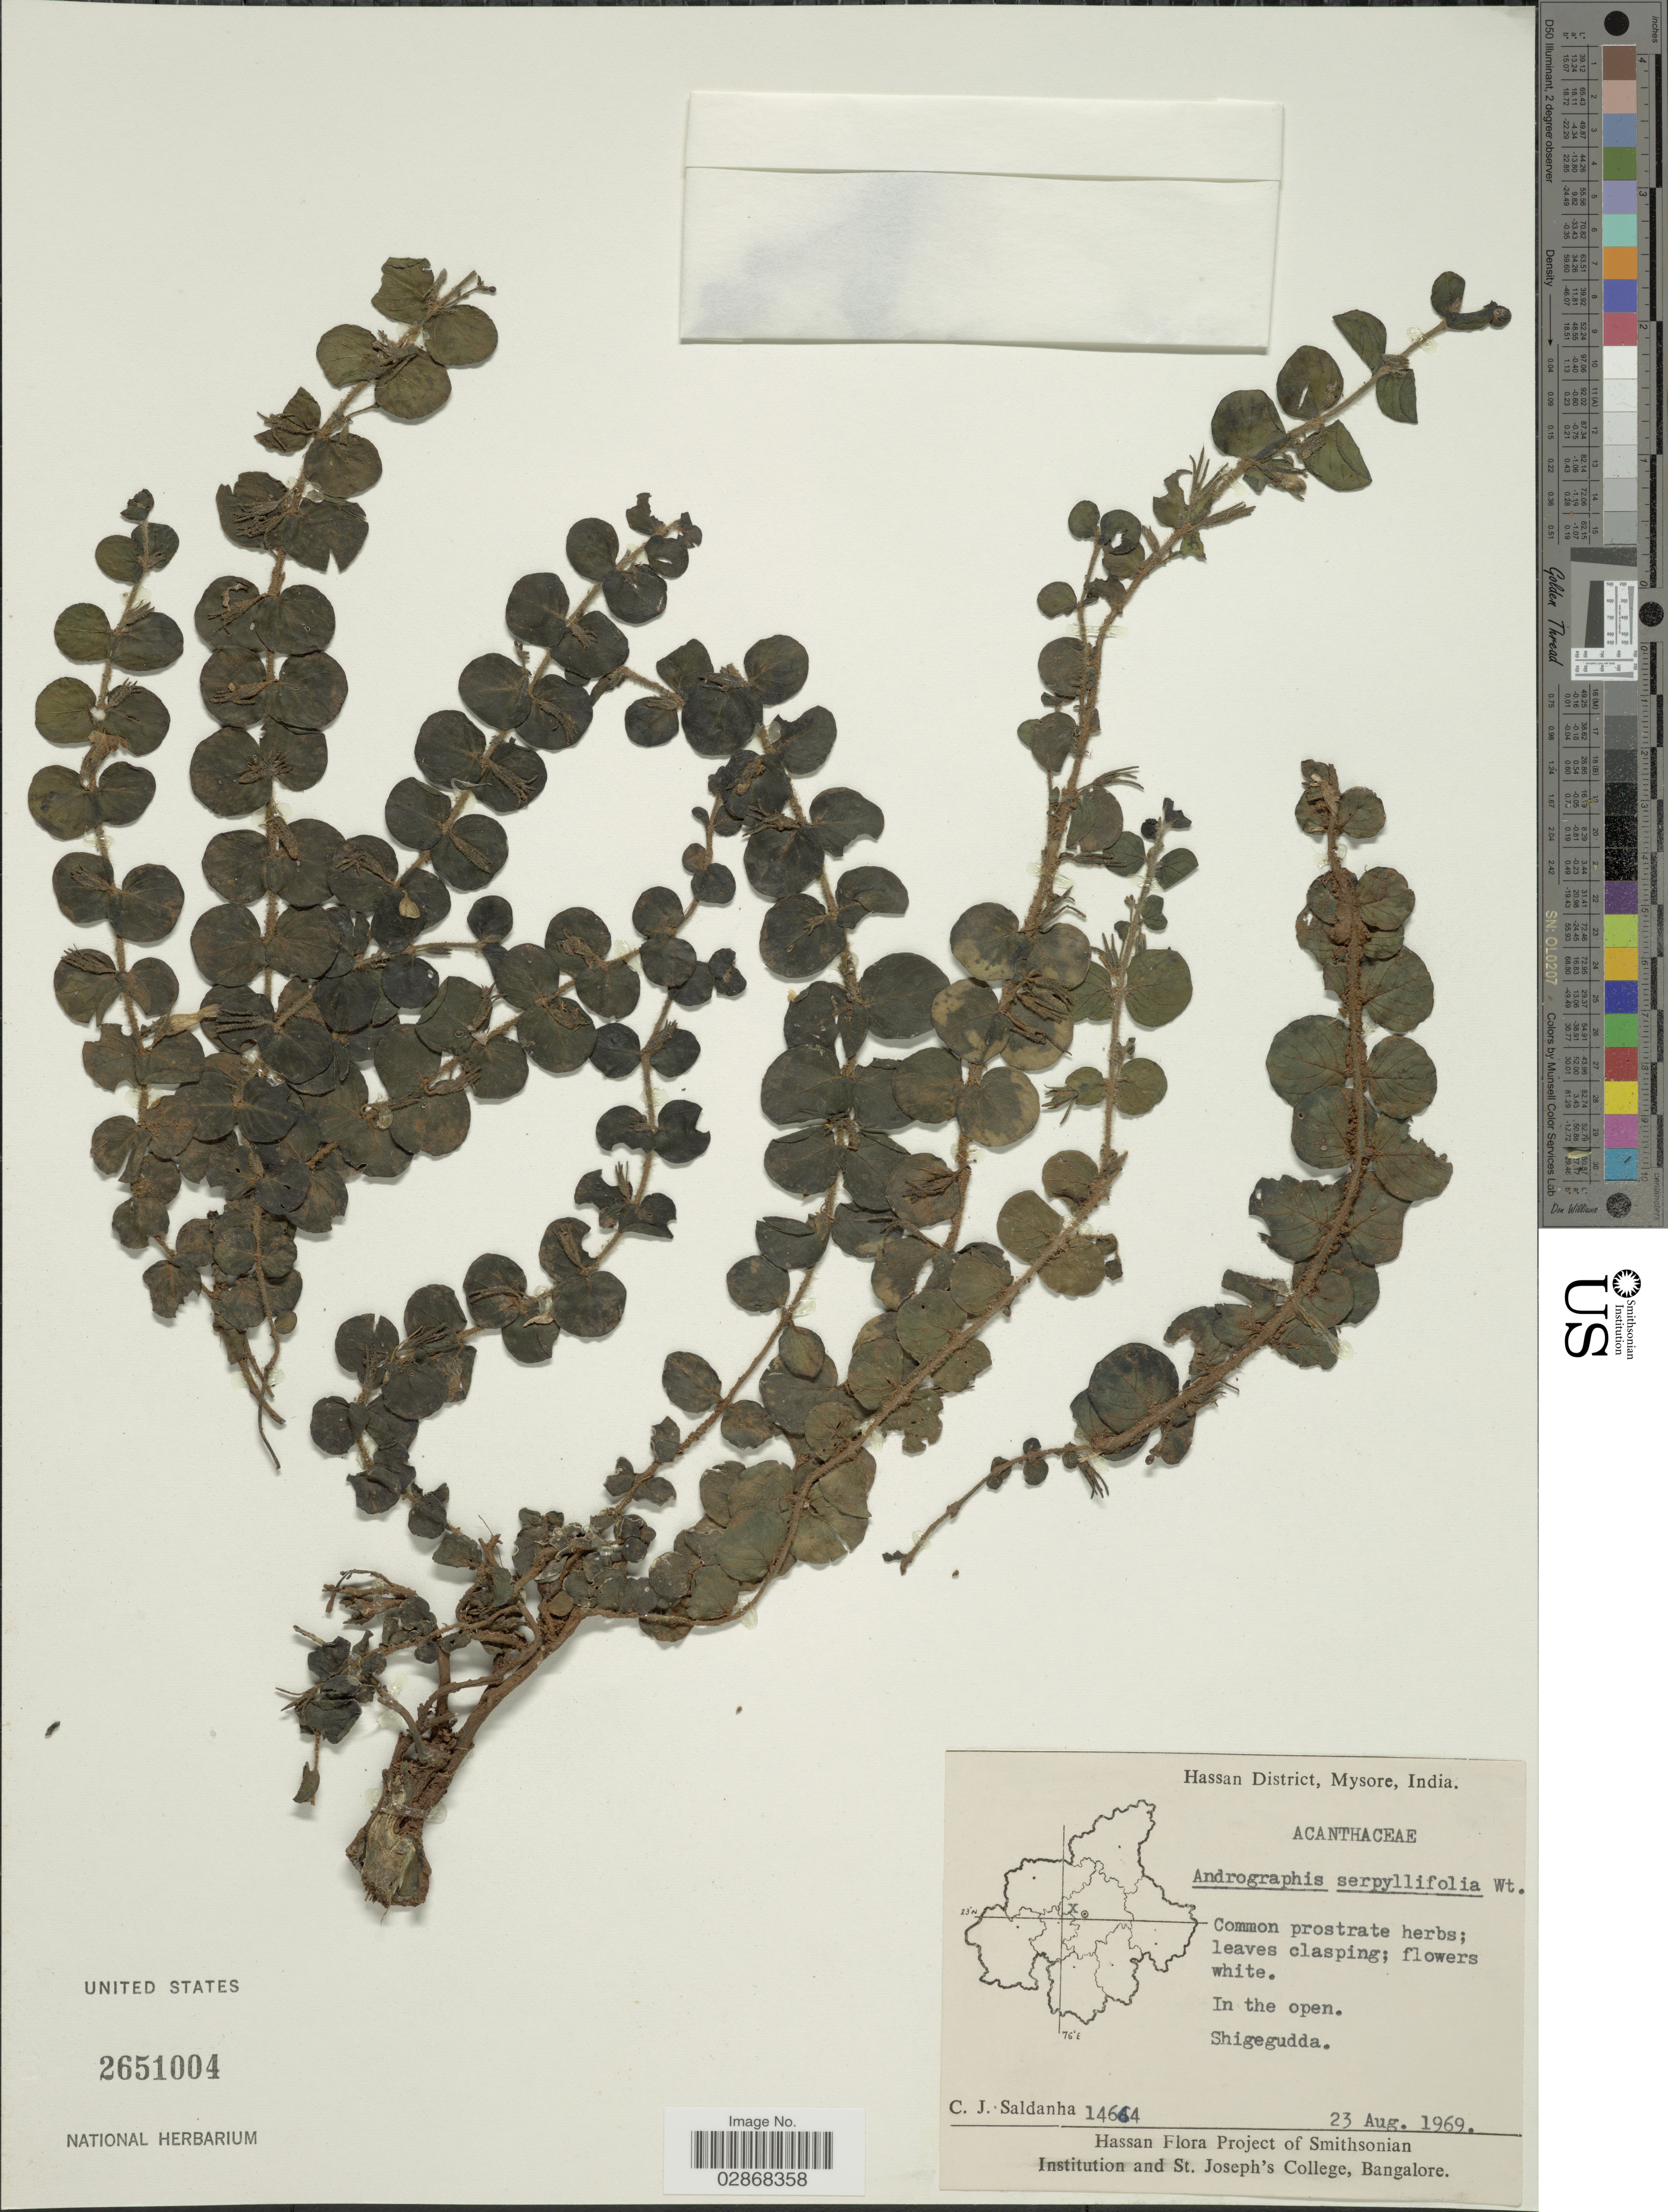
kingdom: Plantae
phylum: Tracheophyta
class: Magnoliopsida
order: Lamiales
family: Acanthaceae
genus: Andrographis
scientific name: Andrographis serpyllifolia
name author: (Vahl) Wight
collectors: C. J. Saldanha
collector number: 14664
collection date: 1969-08-23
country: India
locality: Hassan District, Mysore. Shigegudda.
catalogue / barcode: US 2651004